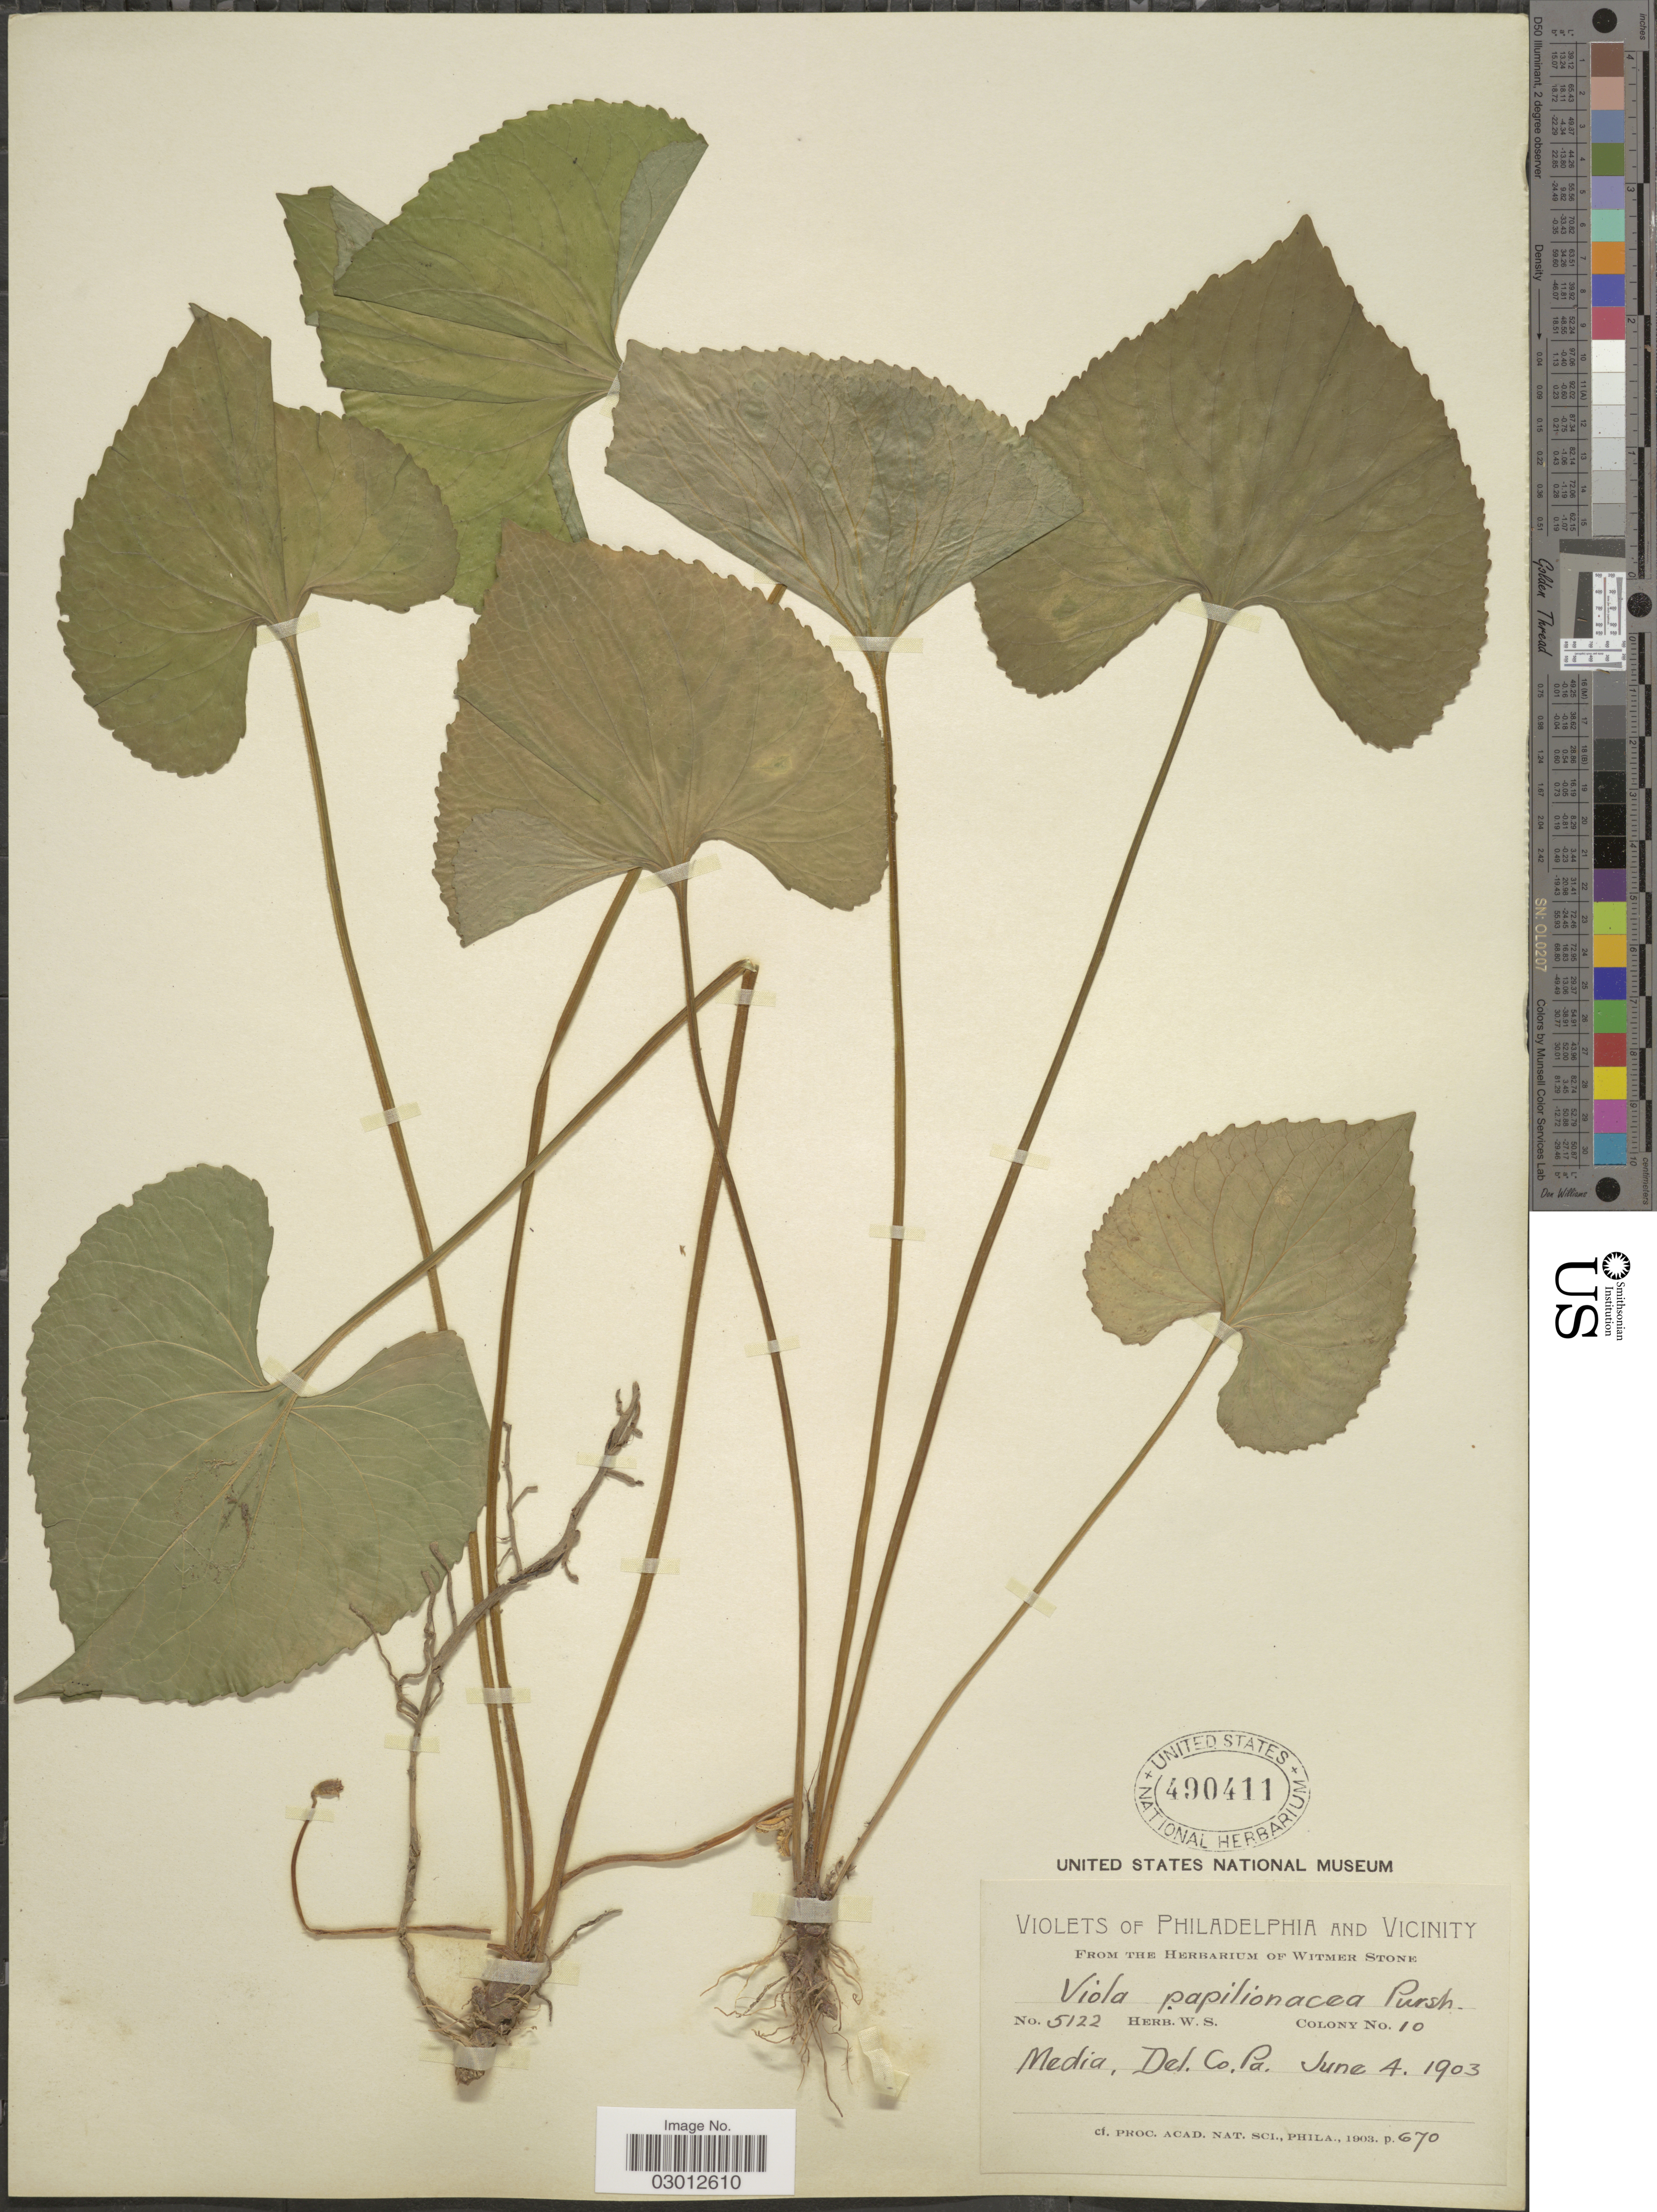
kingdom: Plantae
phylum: Tracheophyta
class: Magnoliopsida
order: Malpighiales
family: Violaceae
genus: Viola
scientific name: Viola papilionacea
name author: Pursh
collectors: Ex herb Witmer Stone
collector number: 5122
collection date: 1903-06-04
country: United States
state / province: Pennsylvania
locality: Philadelphia And Vicinity, Media, Del. Co. Pa.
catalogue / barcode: US 490411